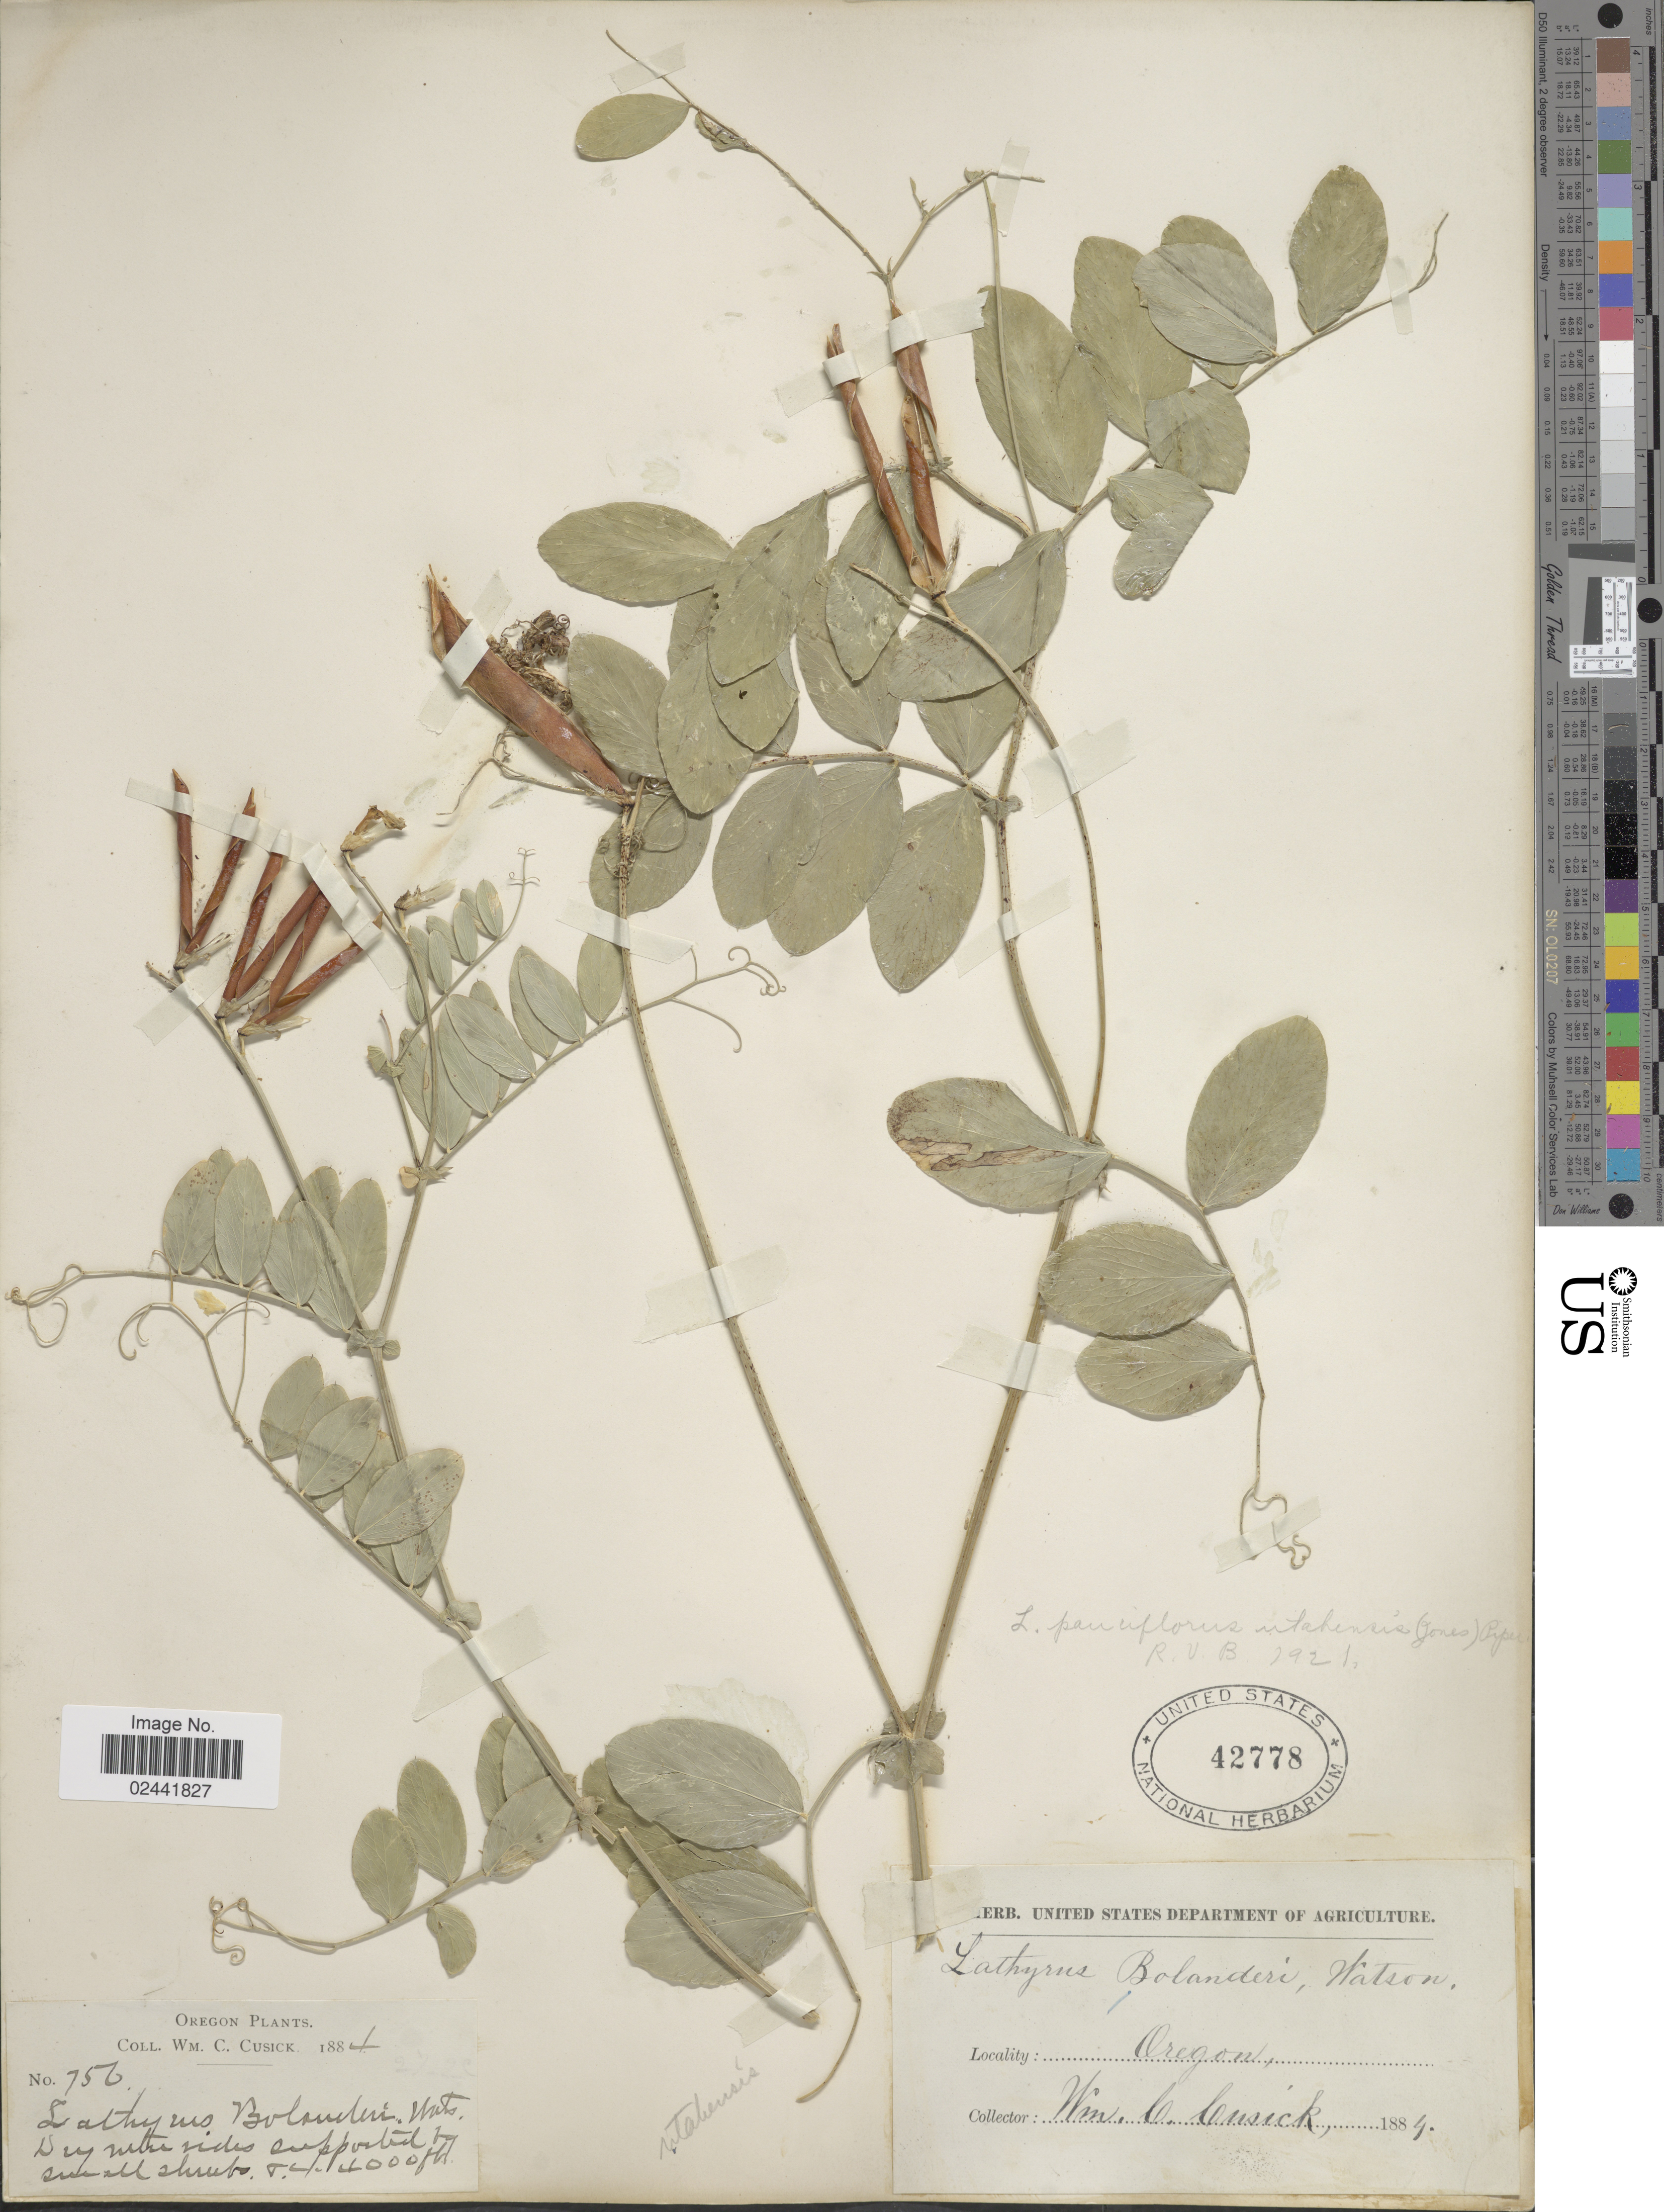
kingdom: Plantae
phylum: Tracheophyta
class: Magnoliopsida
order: Fabales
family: Fabaceae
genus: Lathyrus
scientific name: Lathyrus utahensis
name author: M.E. Jones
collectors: W. C. Cusick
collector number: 756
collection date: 1884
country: United States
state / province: Oregon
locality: Lathy rus Bolanderi Mts.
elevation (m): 1219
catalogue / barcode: US 42778